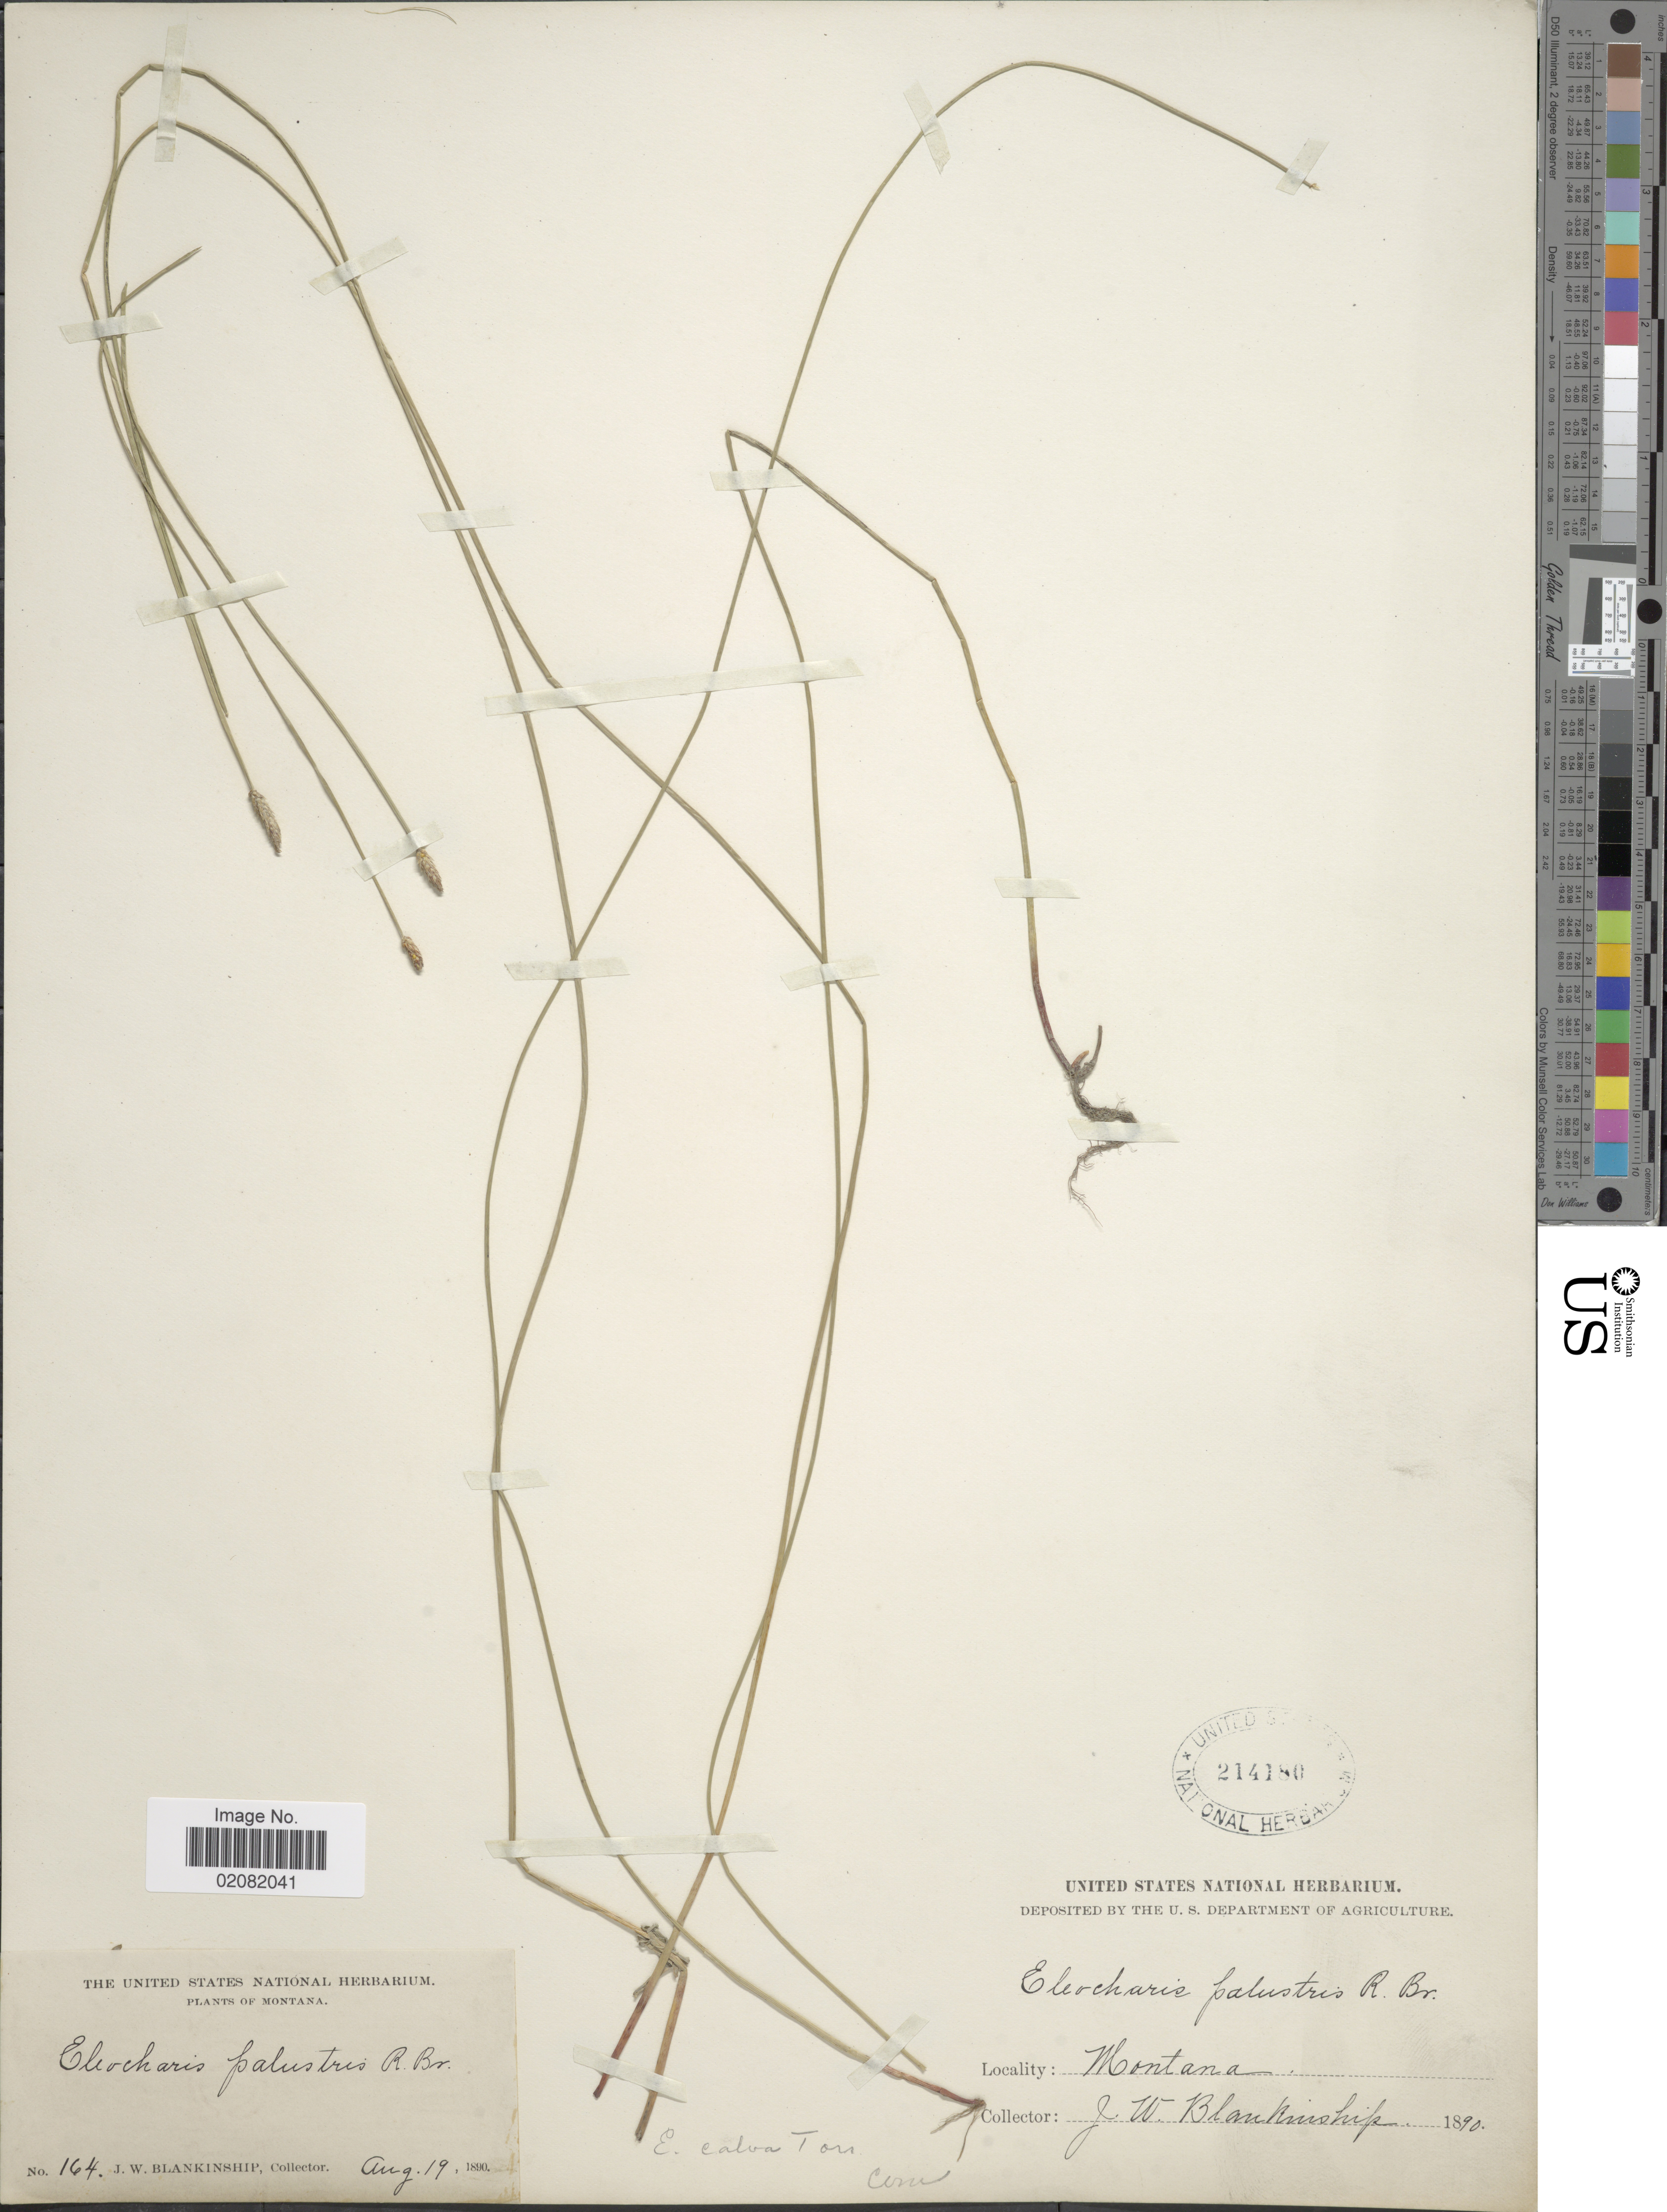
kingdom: Plantae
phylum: Tracheophyta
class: Liliopsida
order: Poales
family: Cyperaceae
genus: Eleocharis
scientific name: Eleocharis erythropoda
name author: Steud.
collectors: J. W. Blankinship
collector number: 164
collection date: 1890-08-19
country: United States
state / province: Montana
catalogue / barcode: US 214180